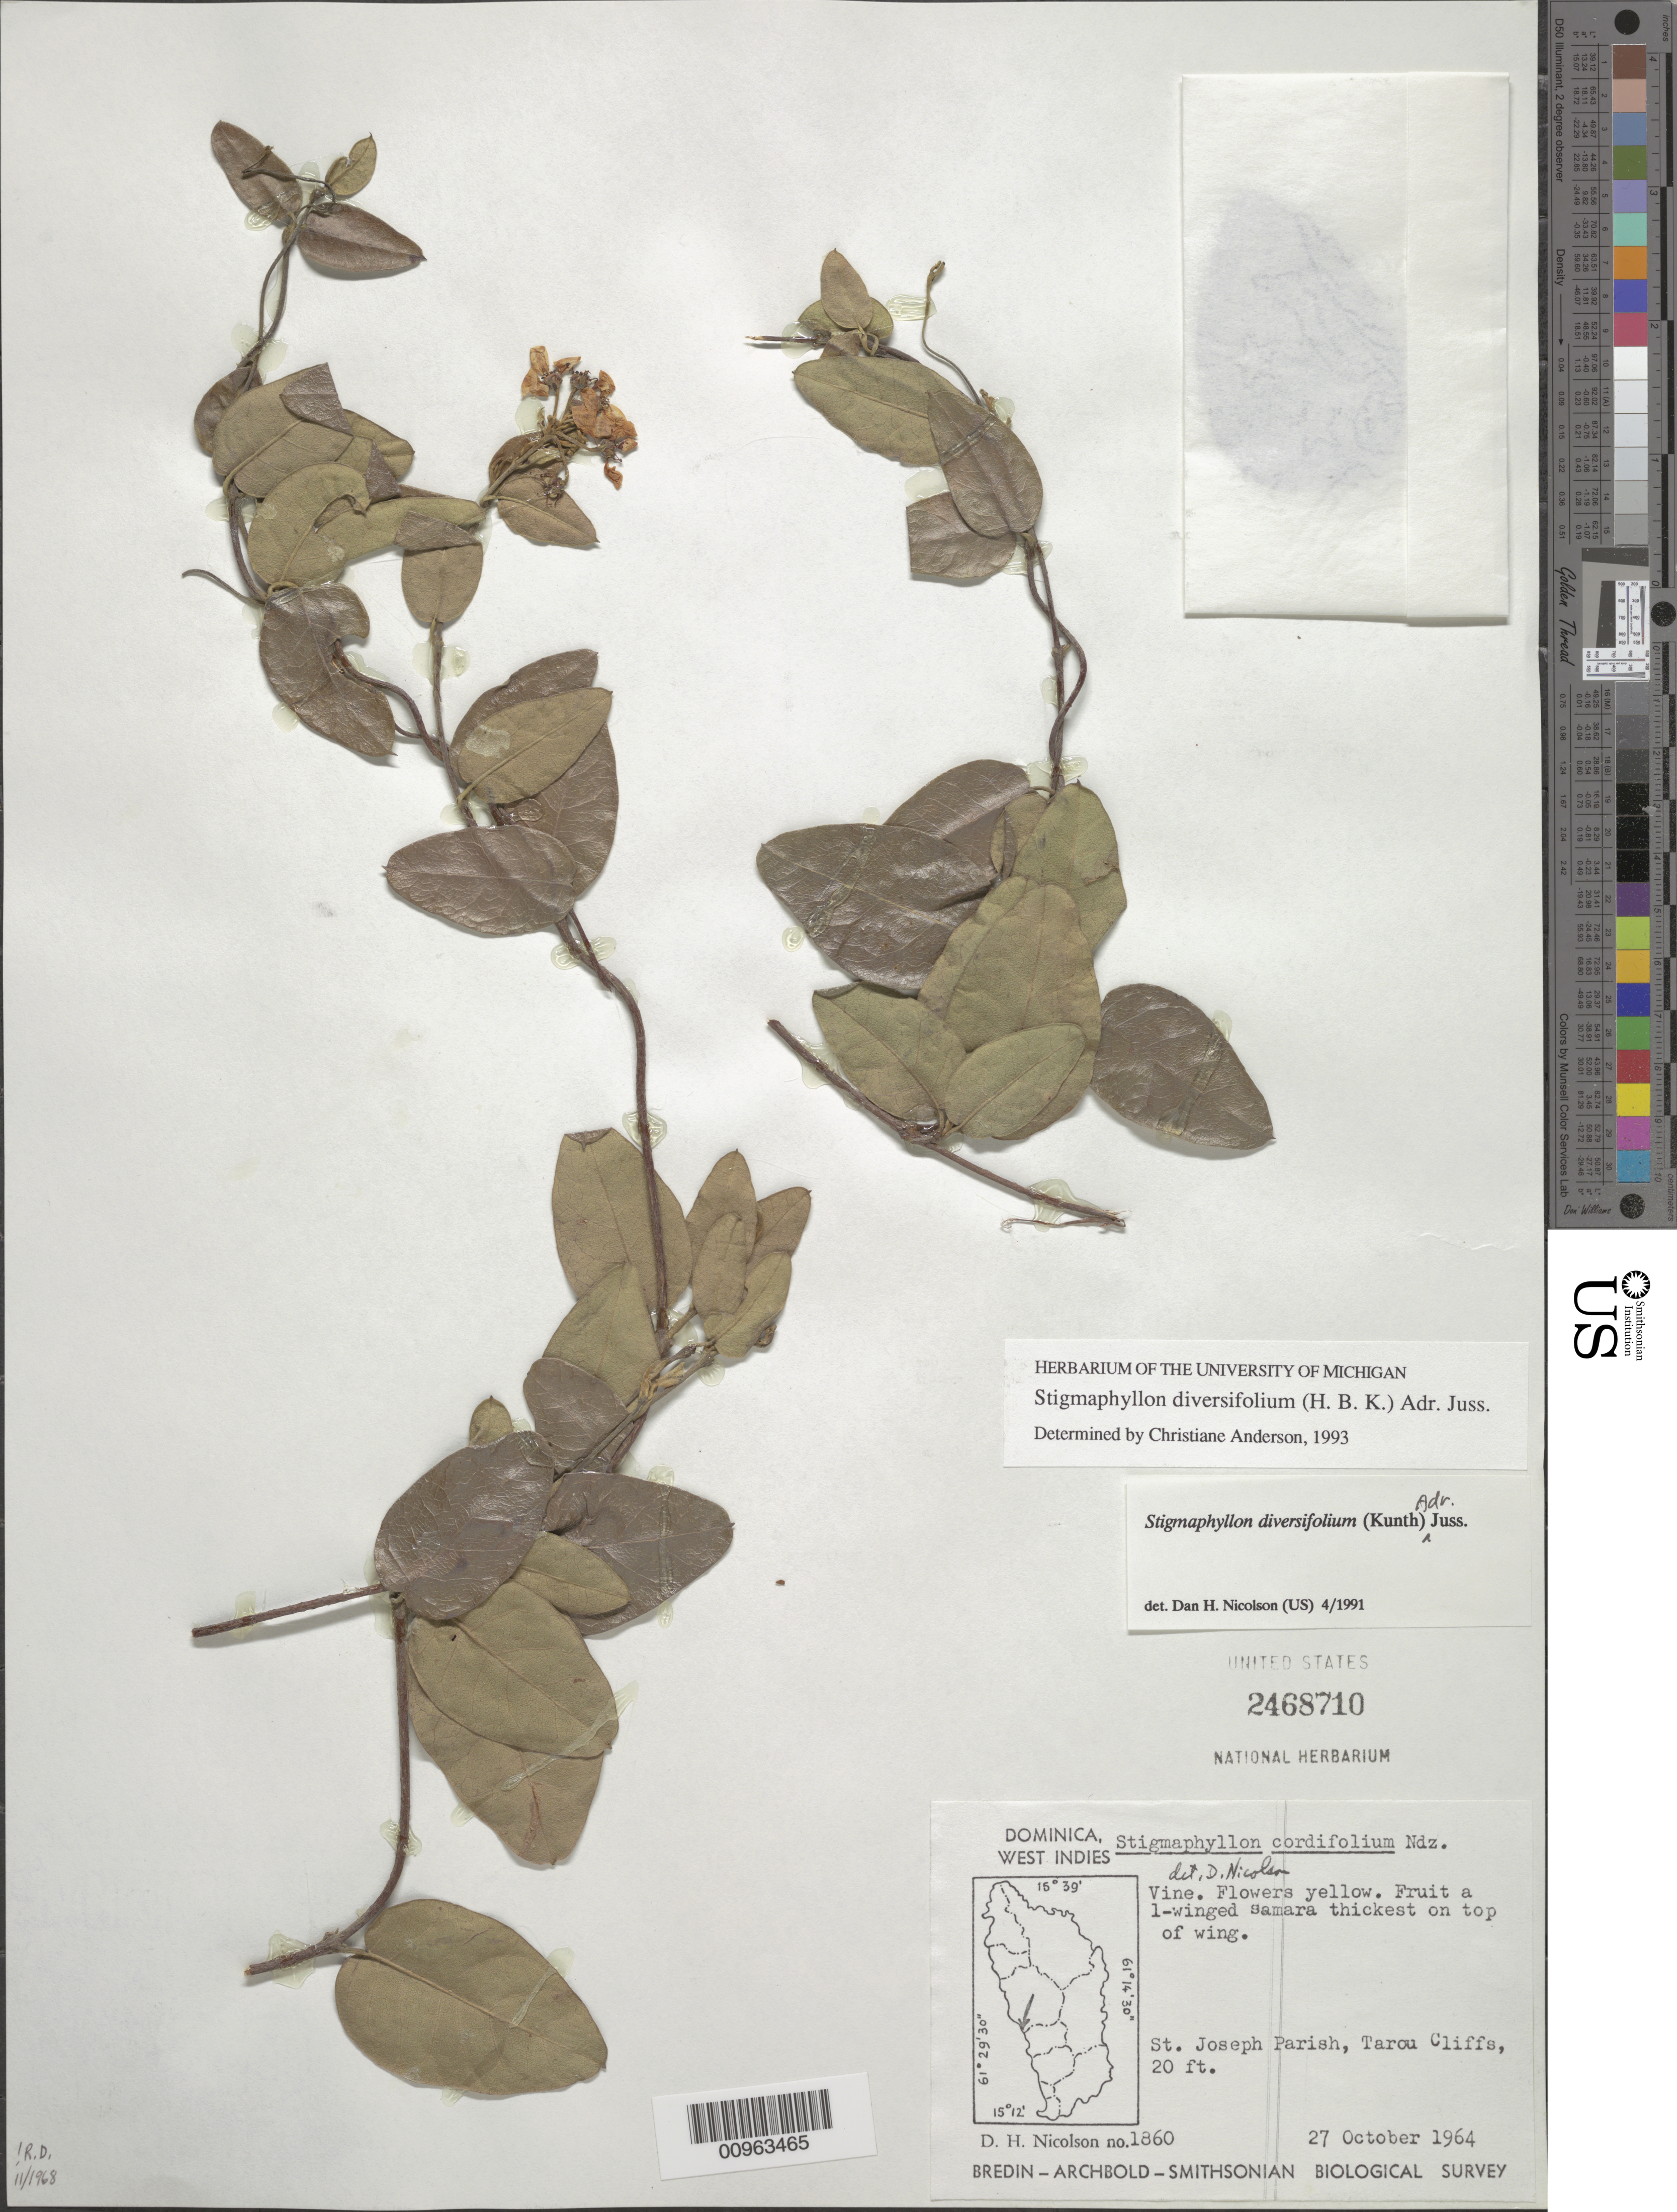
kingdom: Plantae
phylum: Tracheophyta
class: Magnoliopsida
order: Malpighiales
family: Malpighiaceae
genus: Stigmaphyllon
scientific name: Stigmaphyllon diversifolium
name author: (Kunth) A. Juss.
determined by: Anderson, C.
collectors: D. H. Nicolson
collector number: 1860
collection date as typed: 27 Oct 1964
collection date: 1964-10-27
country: Dominica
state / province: St. Joseph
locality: Tarou Cliffs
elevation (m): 6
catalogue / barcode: US 2468710